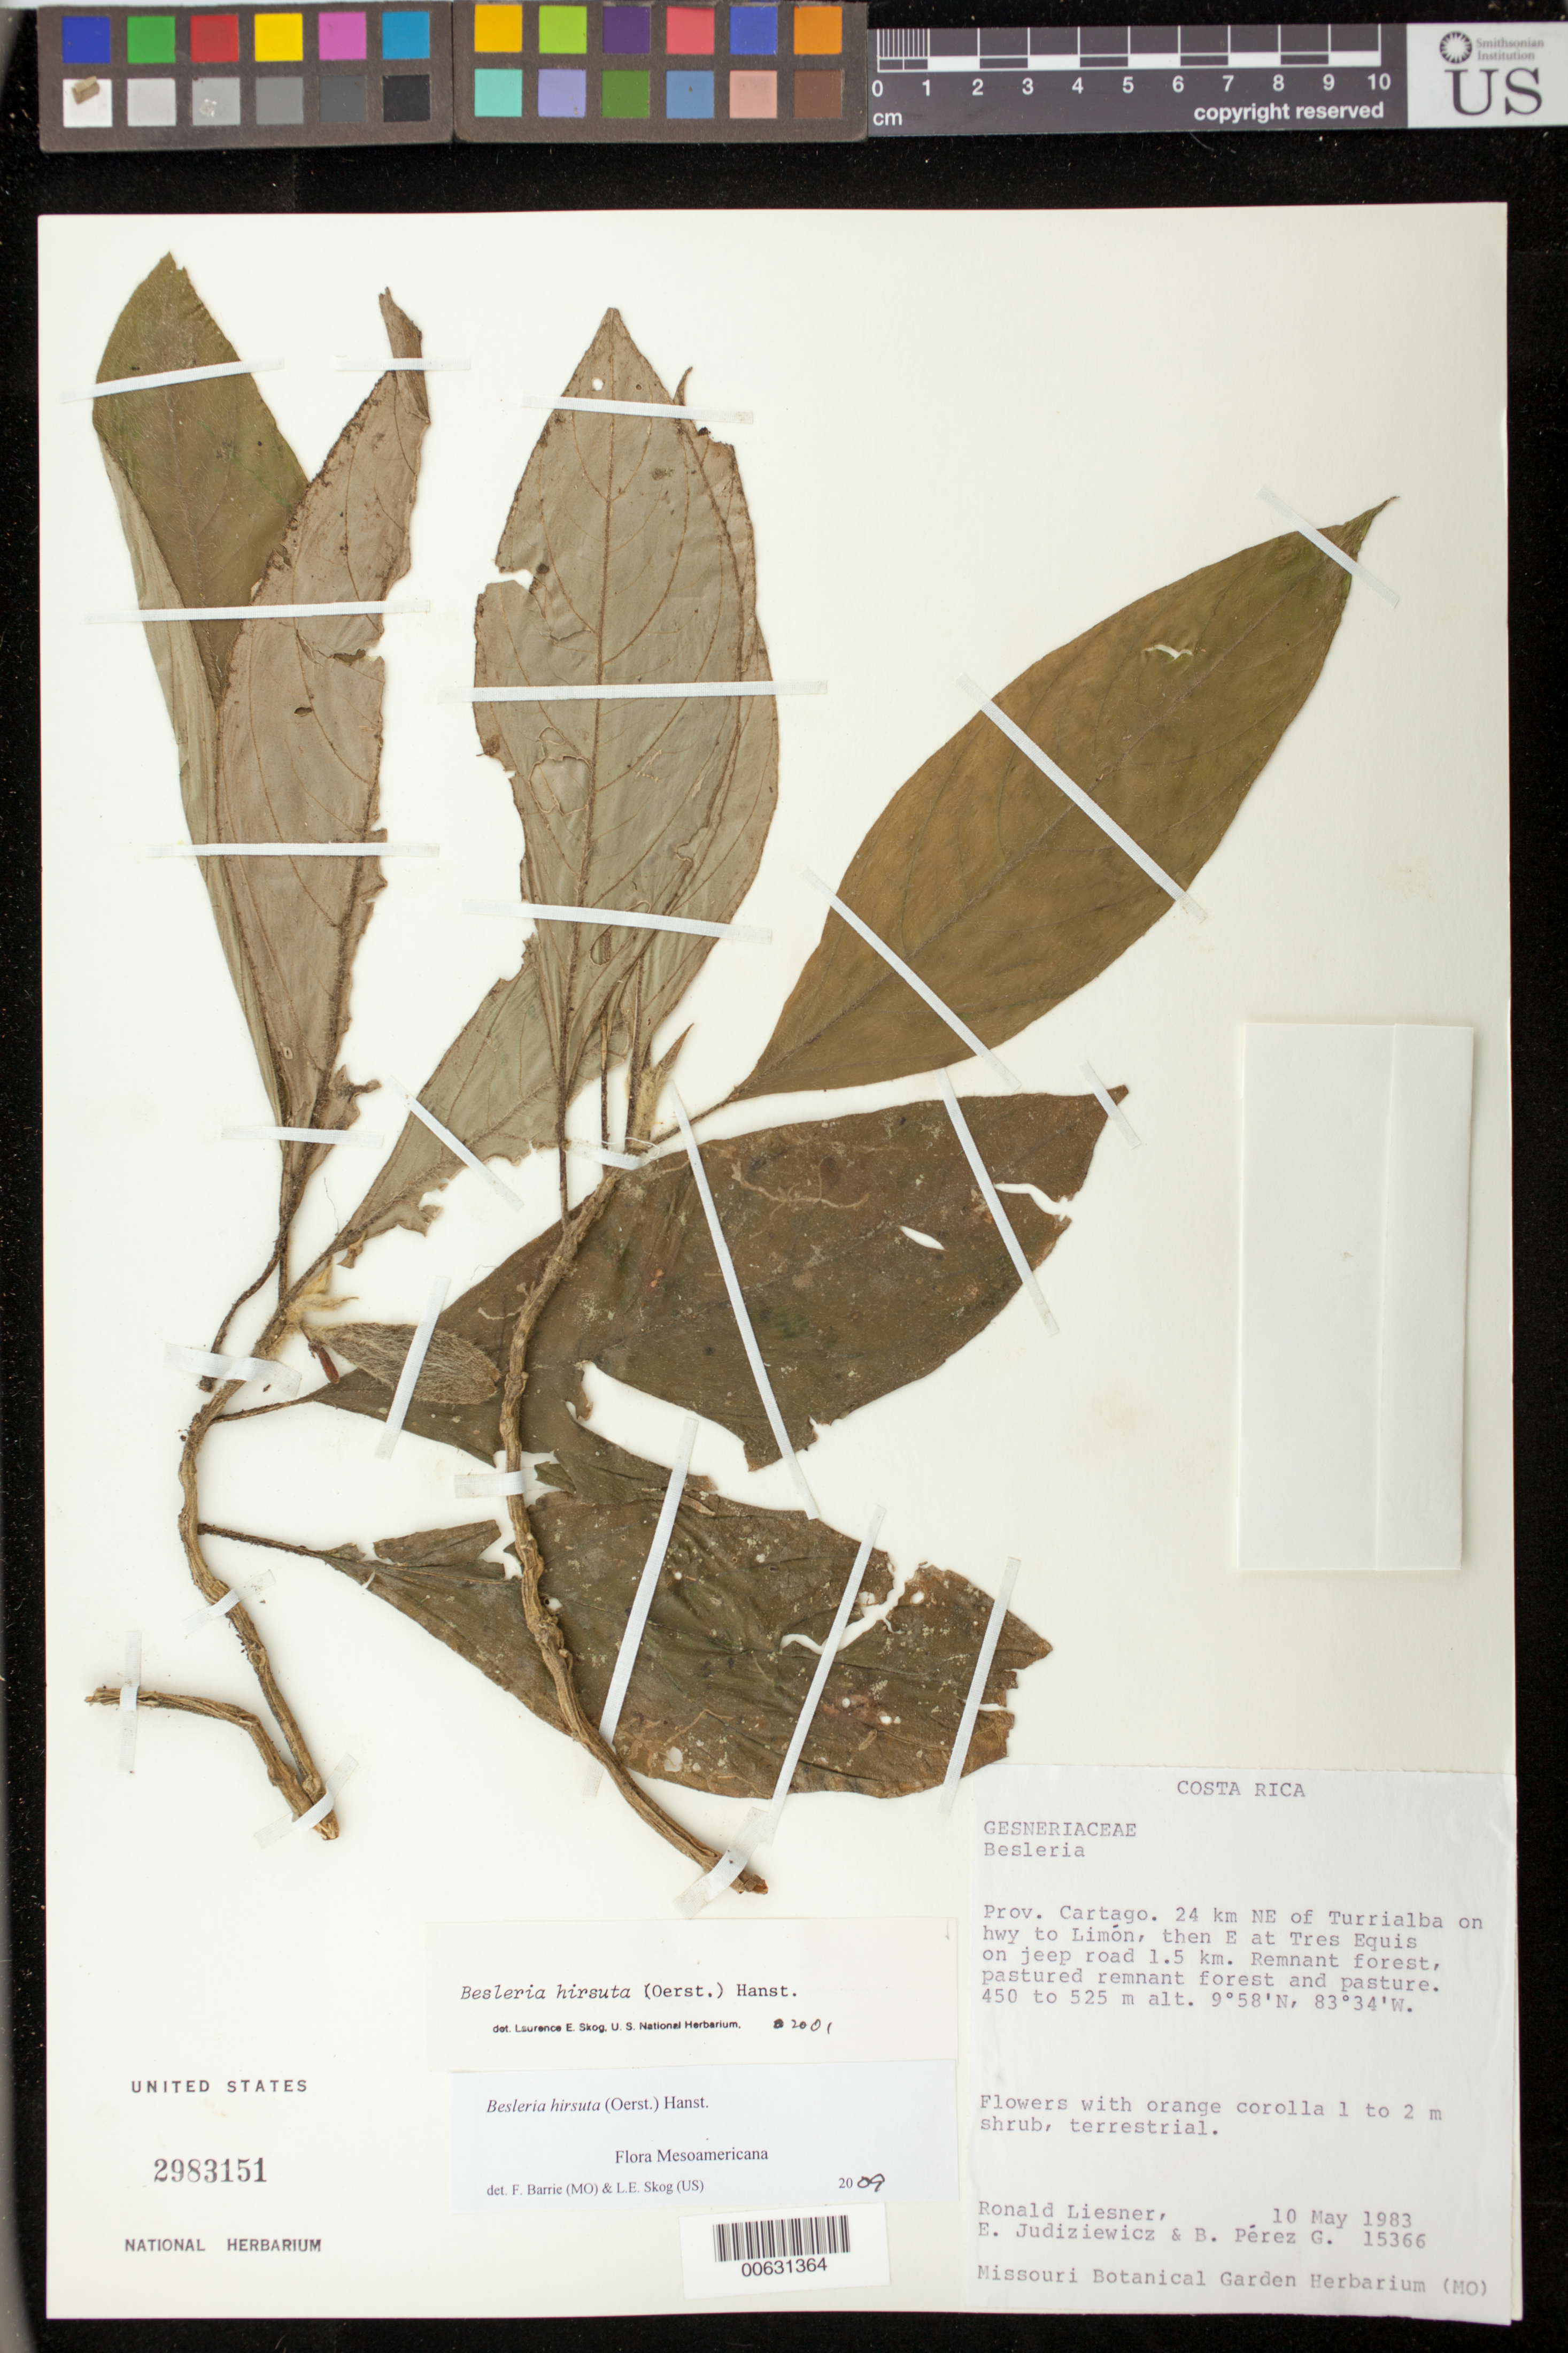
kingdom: Plantae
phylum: Tracheophyta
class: Magnoliopsida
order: Lamiales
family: Gesneriaceae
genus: Besleria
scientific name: Besleria hirsuta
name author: (Oerst.) Hanst.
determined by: Skog, Laurence E.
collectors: R. L. Liesner, E. J. Judziewicz & B. Perez G.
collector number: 15366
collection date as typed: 10 May 1983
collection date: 1983-05-10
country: Costa Rica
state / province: Cartago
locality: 24 km NE of Turrialba on hwy to Limón, then E at Tres Equis on jeep road 1.5 km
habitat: Remnant forest, pastured remnant forest and pasture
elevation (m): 450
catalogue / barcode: US 2983151